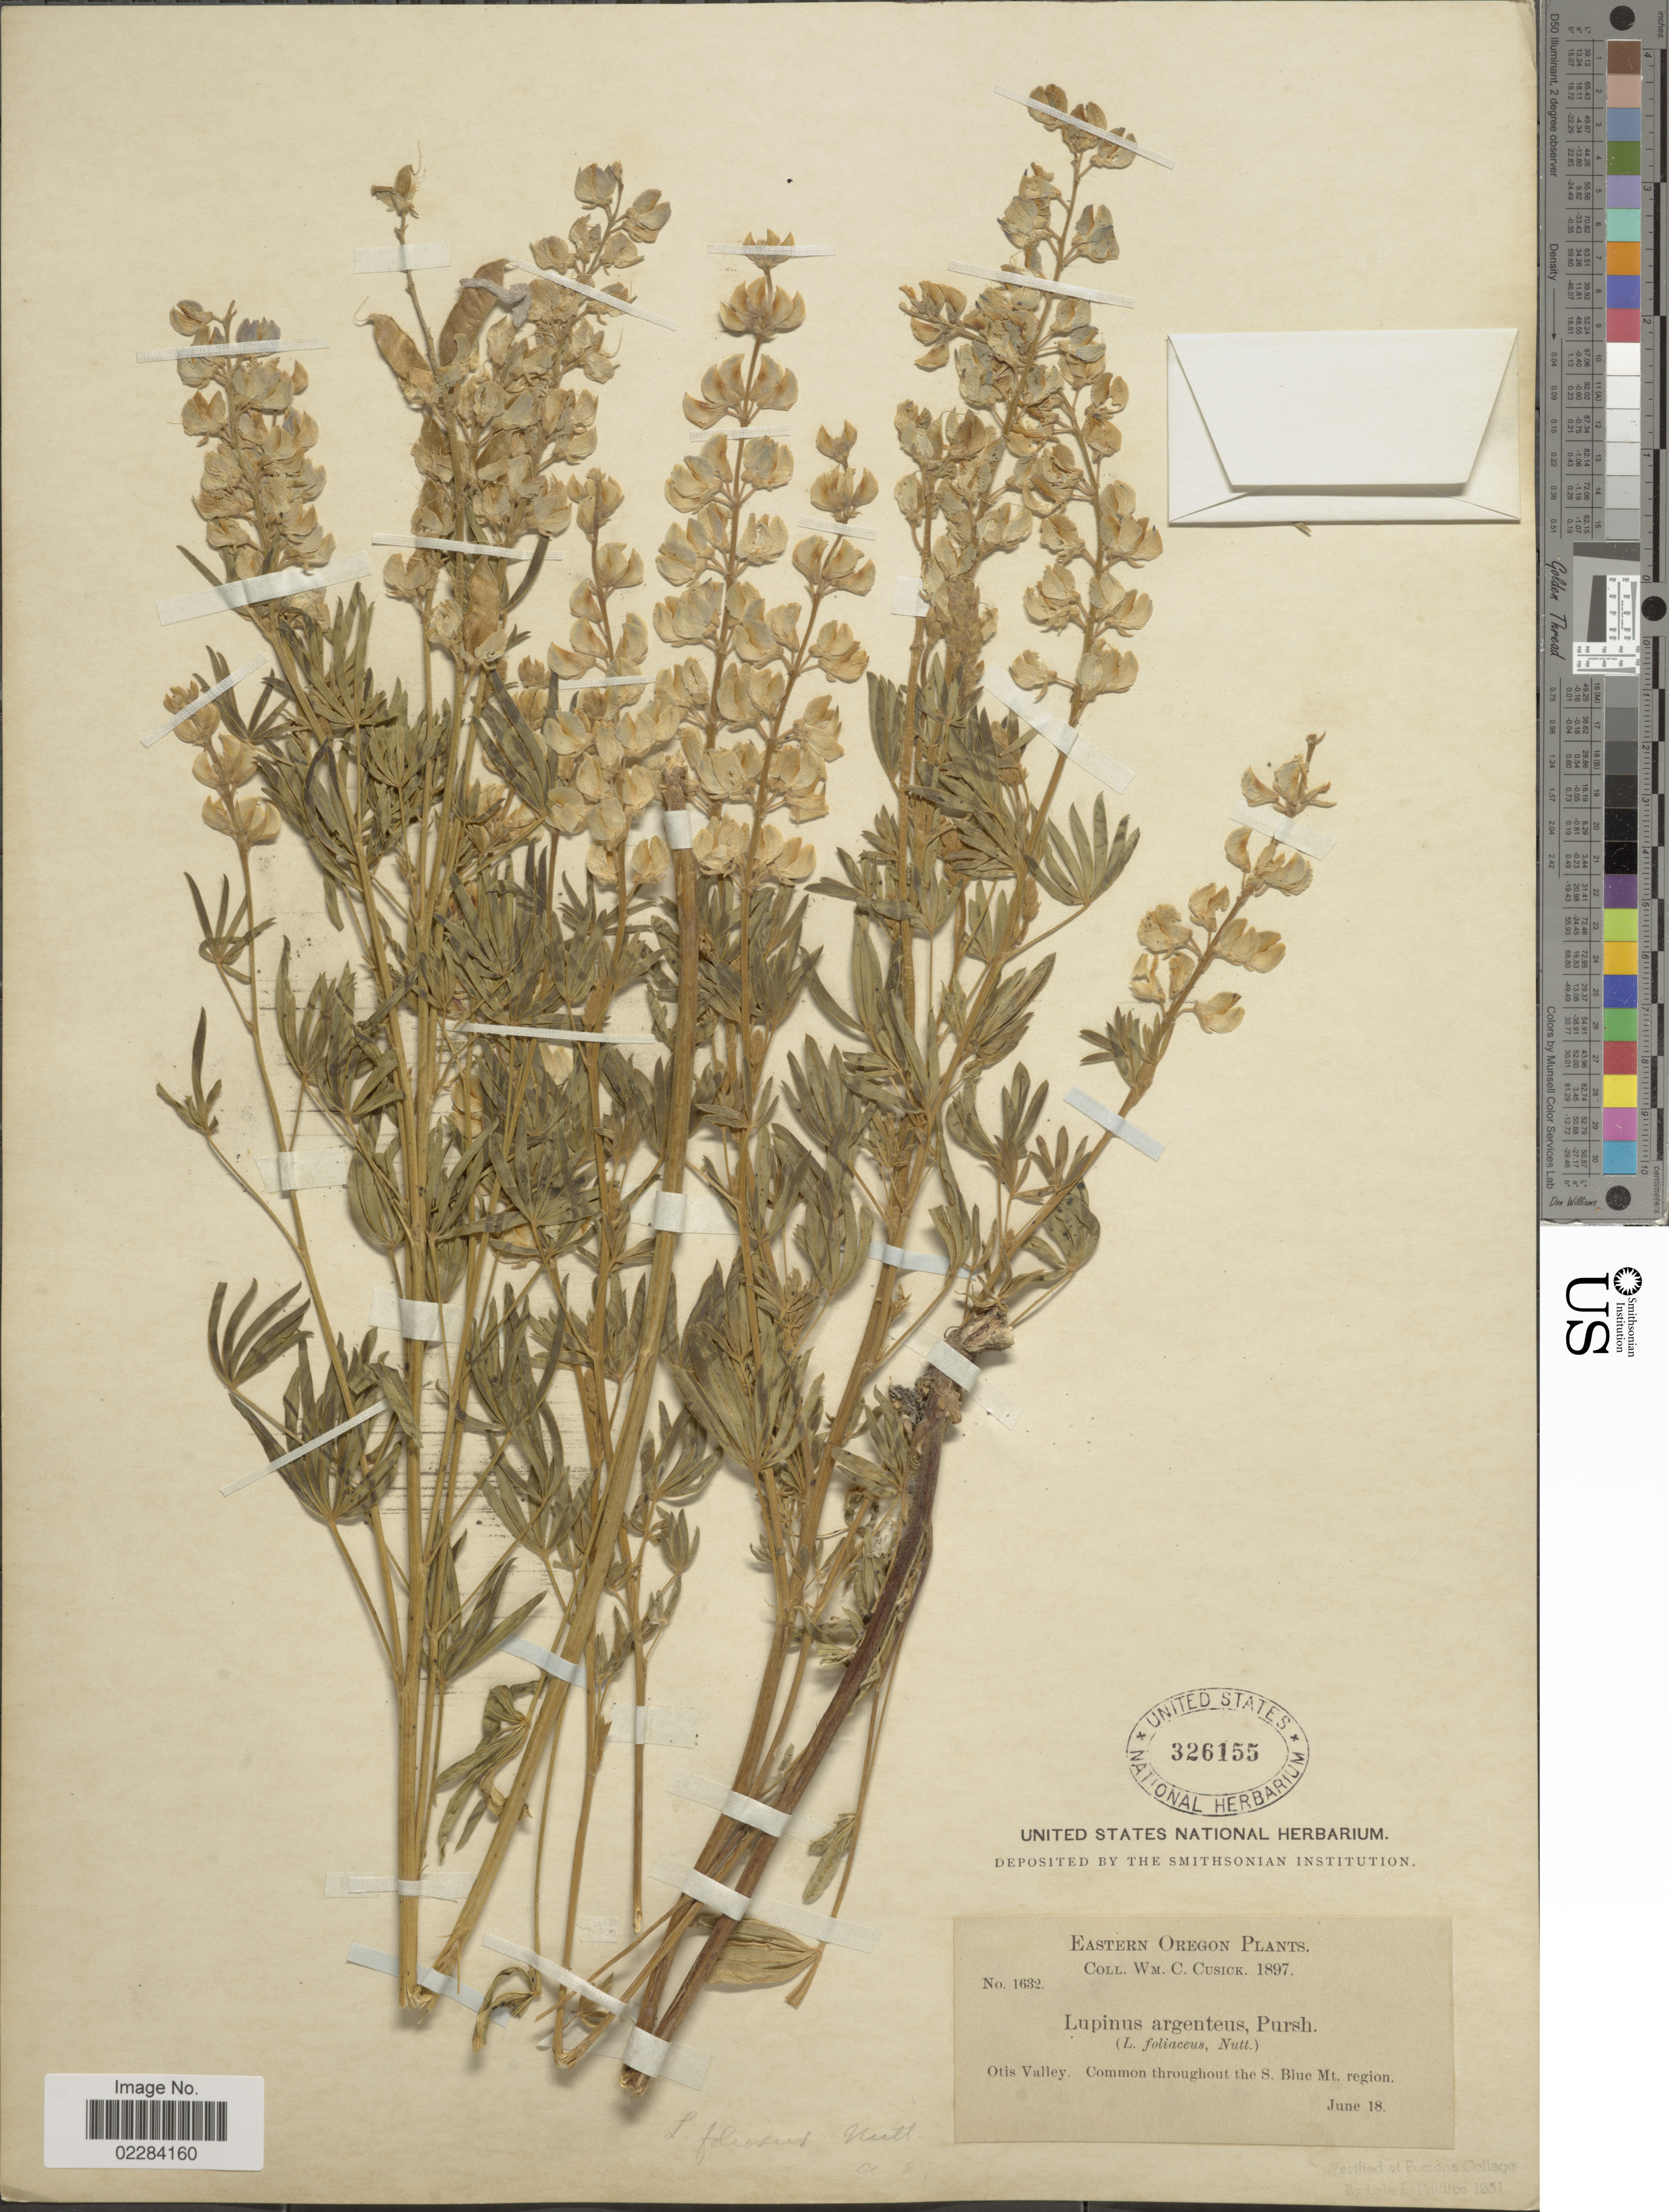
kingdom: Plantae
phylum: Tracheophyta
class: Magnoliopsida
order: Fabales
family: Fabaceae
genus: Lupinus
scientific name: Lupinus argenteus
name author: Pursh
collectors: W. C. Cusick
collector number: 1632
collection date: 1897-06-18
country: United States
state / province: Oregon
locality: Eastern Oregon. Otis Valley. Common throughout the S. Blue Mt. Region.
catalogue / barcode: US 326155